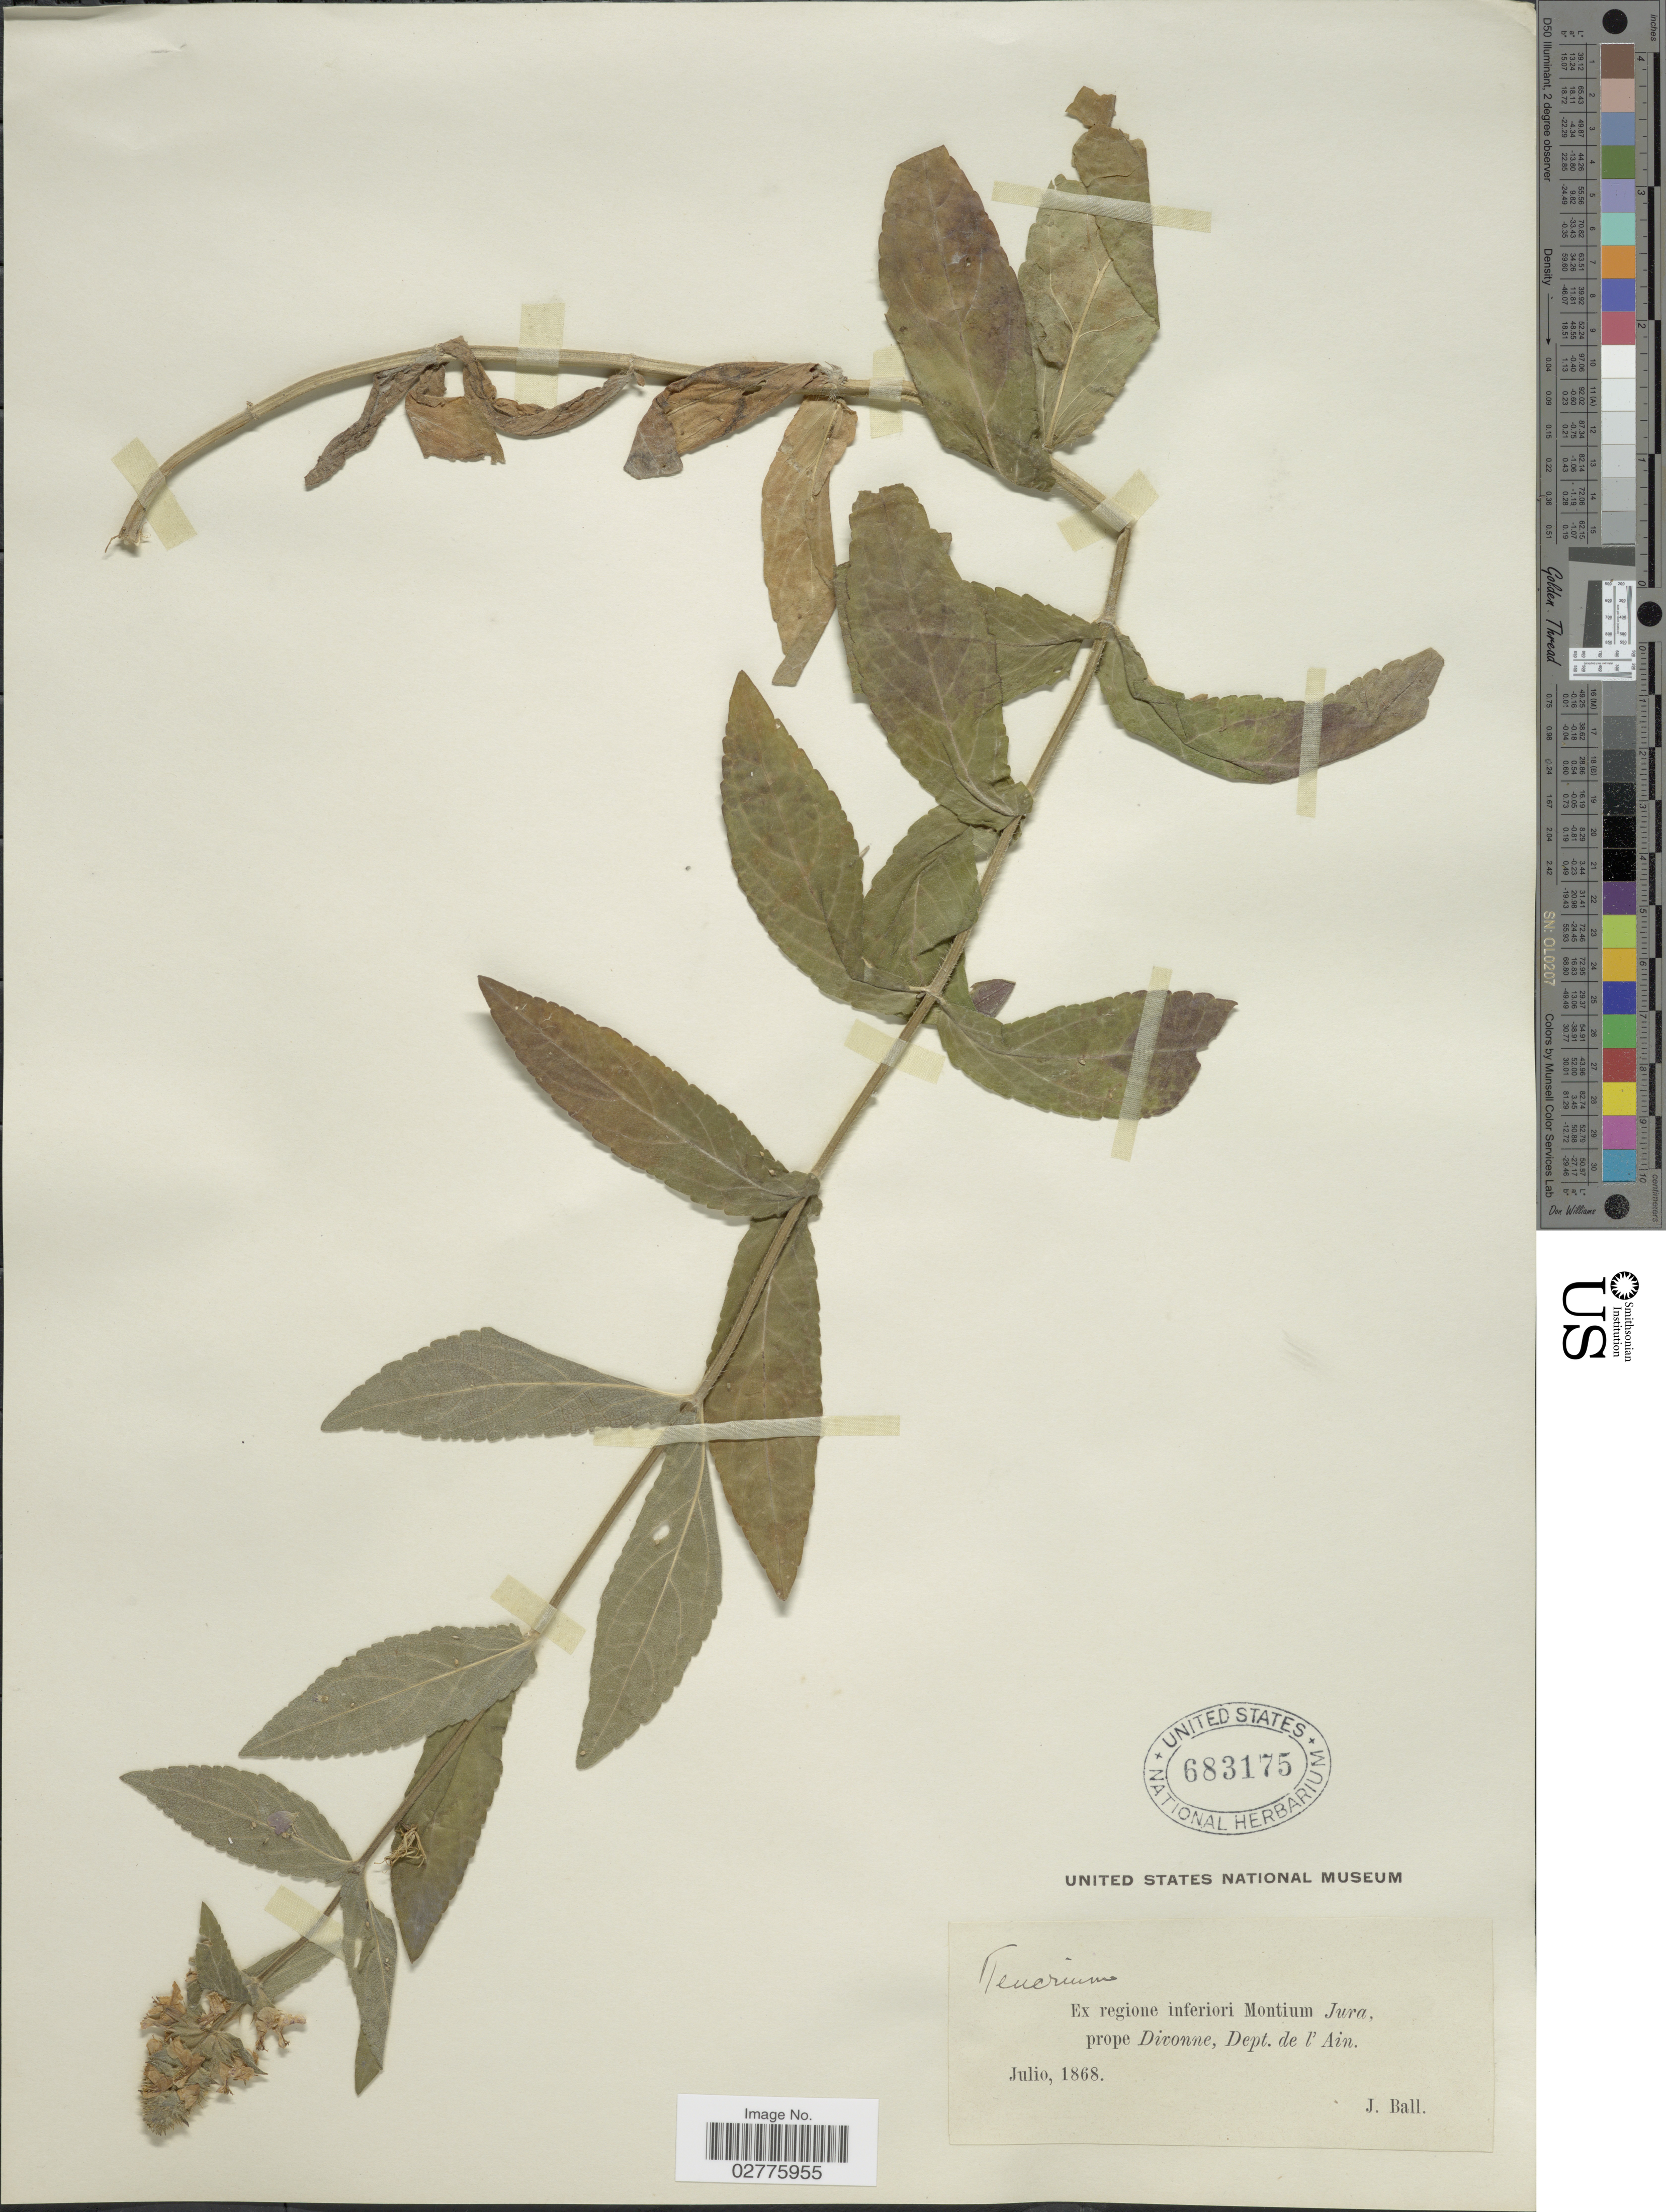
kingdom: Plantae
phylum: Tracheophyta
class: Magnoliopsida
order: Lamiales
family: Lamiaceae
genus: Teucrium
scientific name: Teucrium sp.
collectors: J. Ball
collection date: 1868-07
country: Switzerland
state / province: Jura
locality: Ex regione inferiori Montium Jura, prope Divonne, Dept. de l' Ain.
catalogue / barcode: US 683175